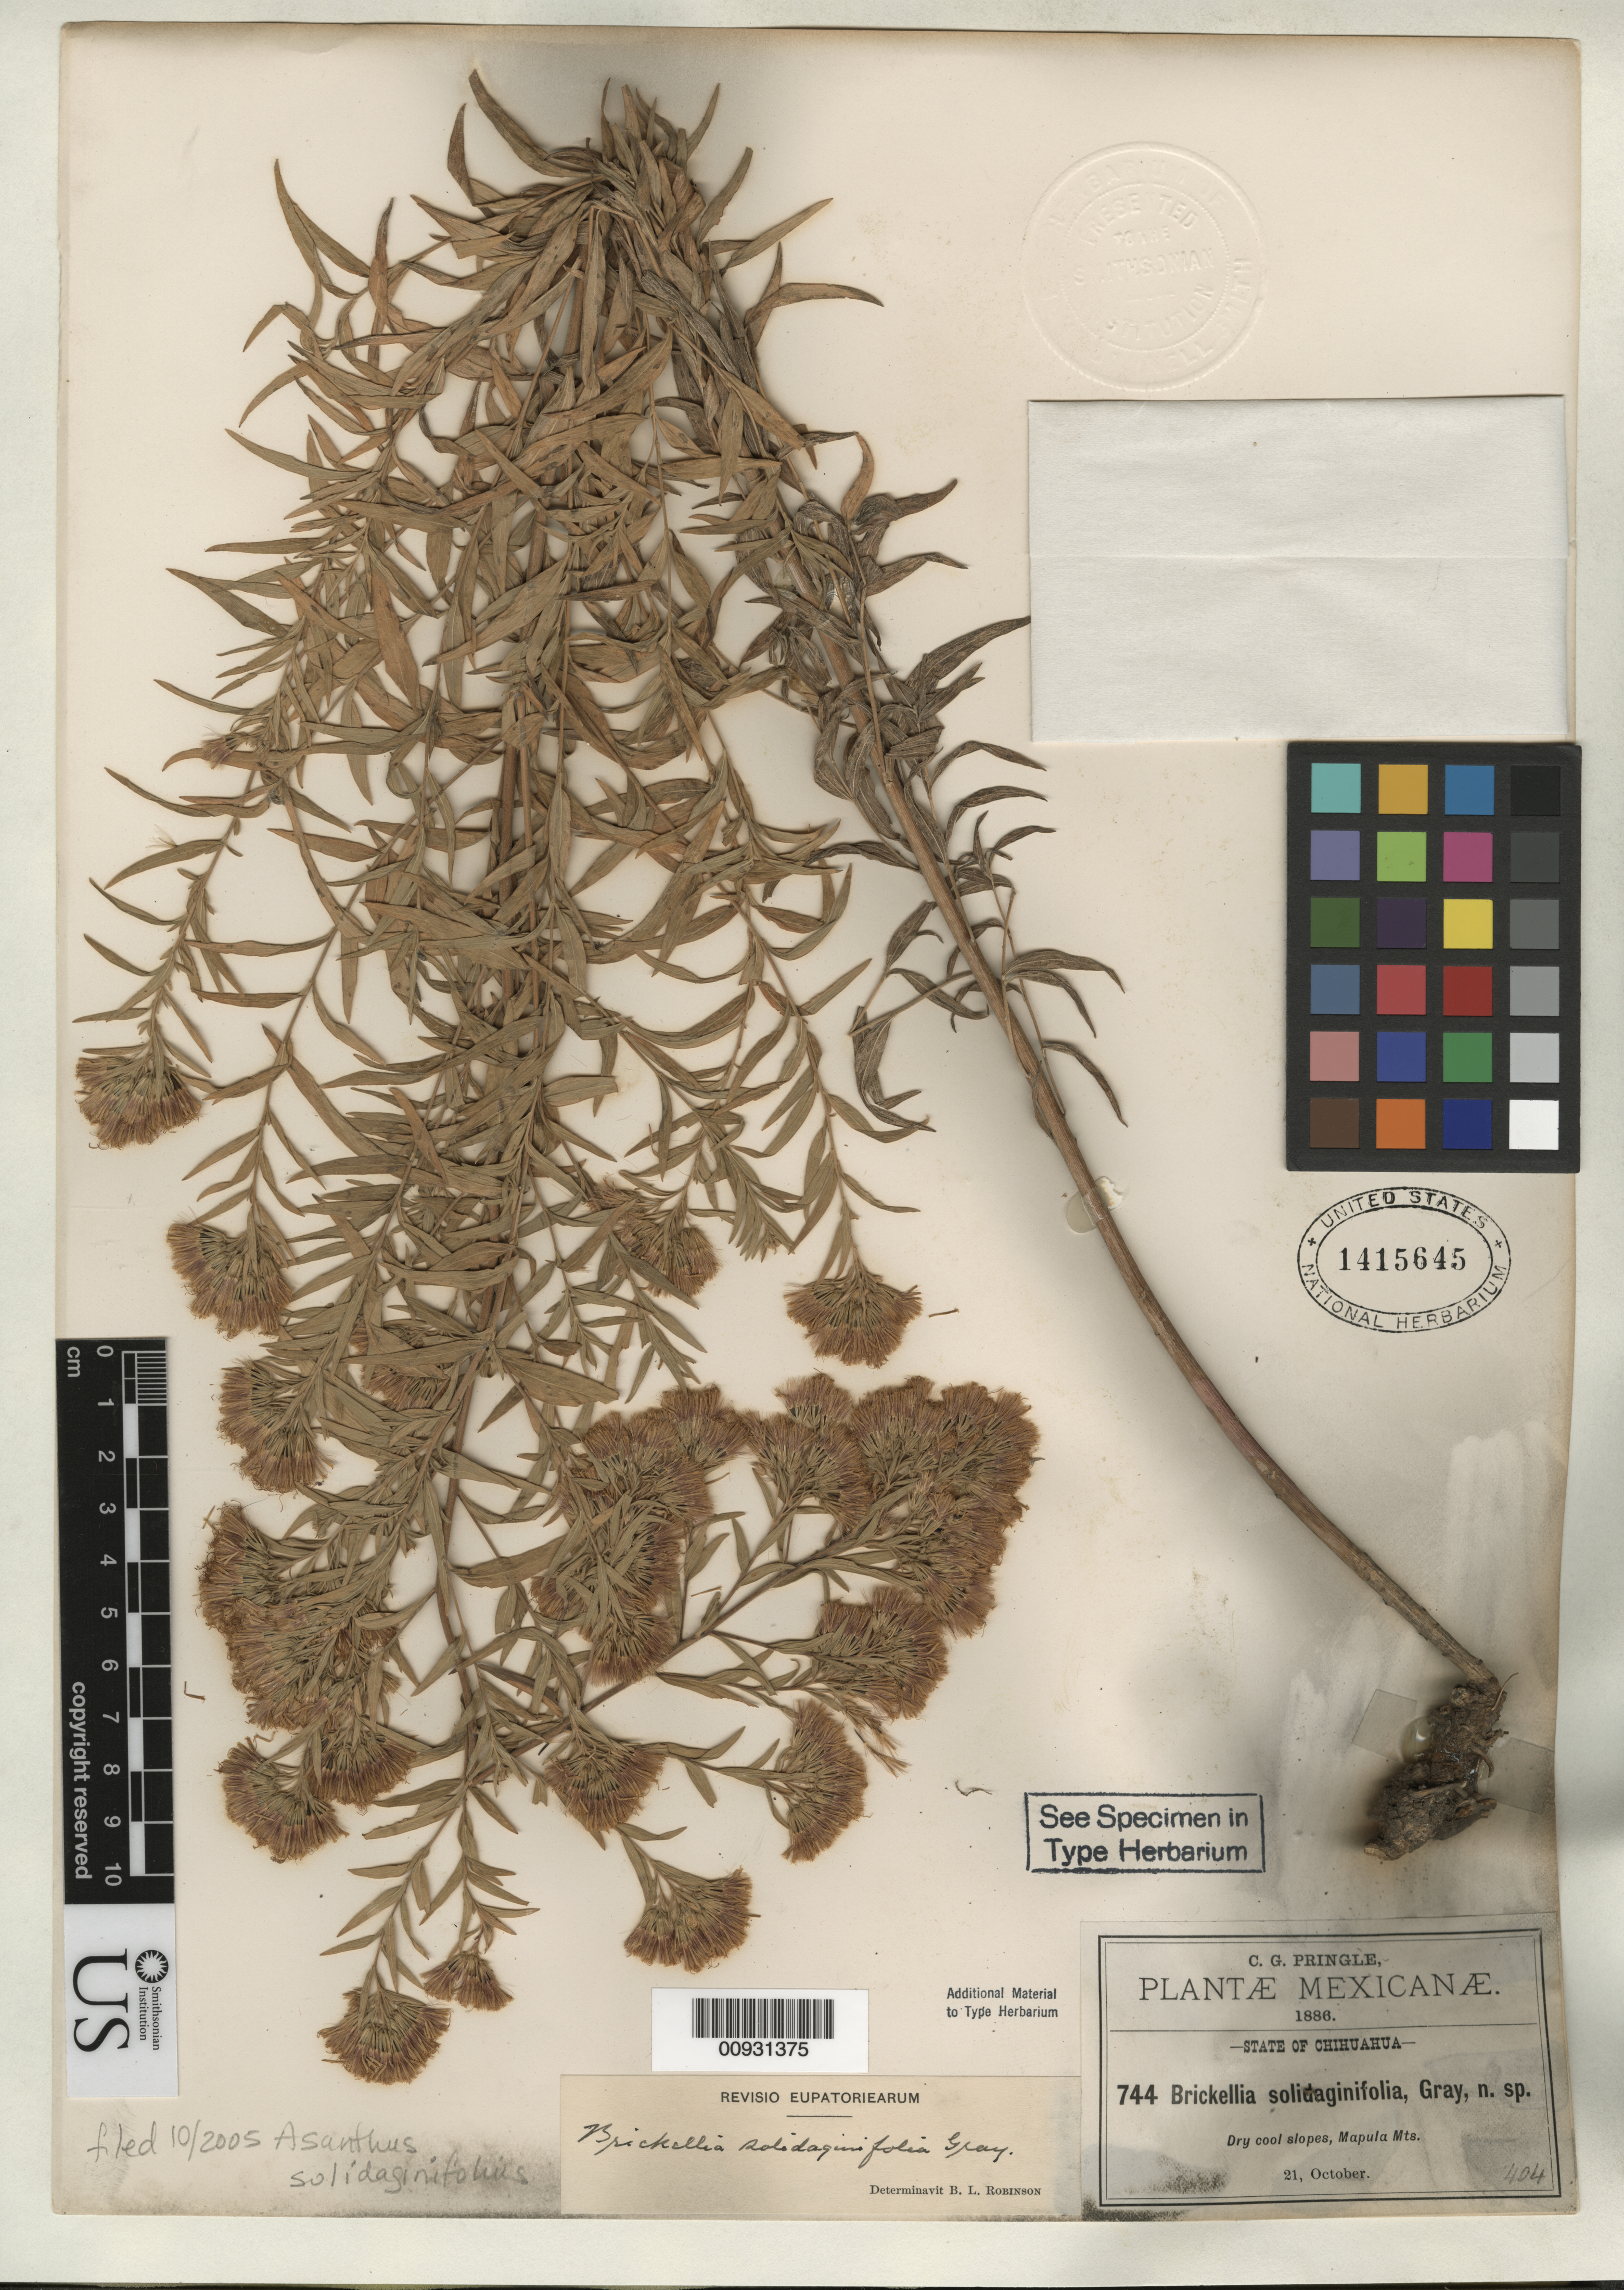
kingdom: Plantae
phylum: Tracheophyta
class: Magnoliopsida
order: Asterales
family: Asteraceae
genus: Brickellia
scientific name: Brickellia solidaginifolia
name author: A. Gray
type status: Isotype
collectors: C. G. Pringle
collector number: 744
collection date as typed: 21 Oct 1886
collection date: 1886-10-21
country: Mexico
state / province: Chihuahua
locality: Mapula Mts.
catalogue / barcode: US 1415645